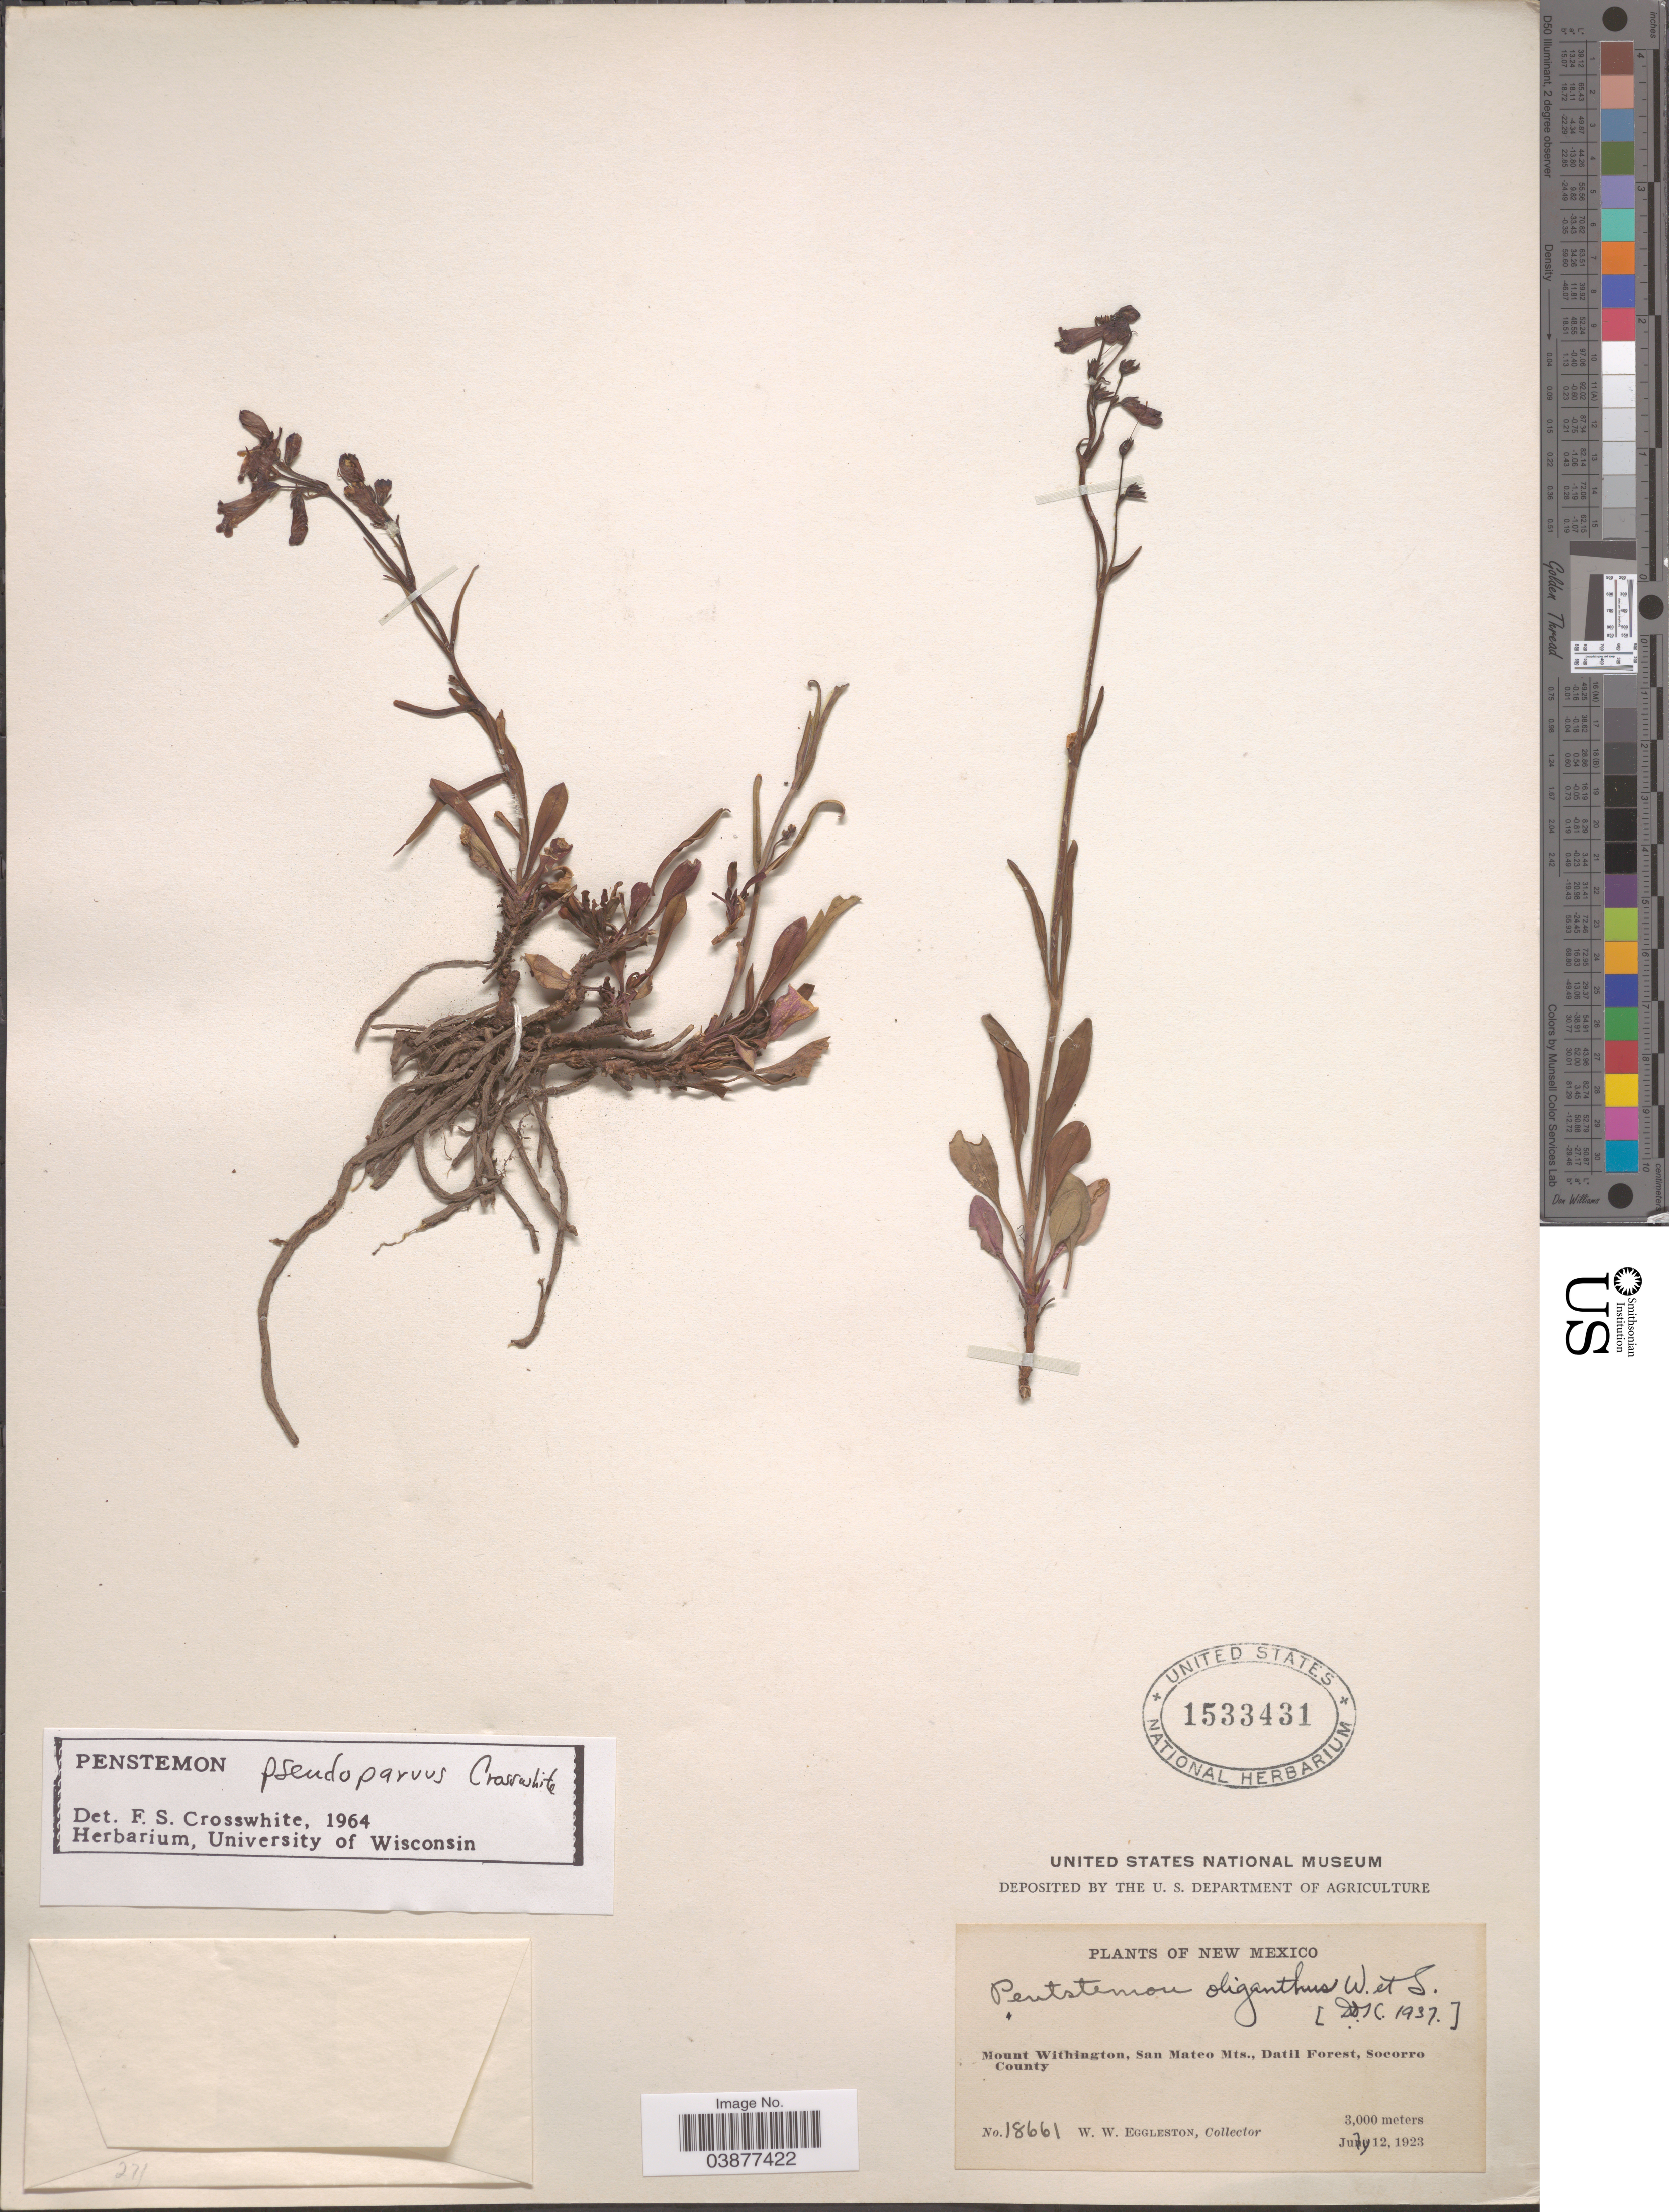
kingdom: Plantae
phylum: Tracheophyta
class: Magnoliopsida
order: Lamiales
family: Plantaginaceae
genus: Penstemon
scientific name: Penstemon pseudoparvus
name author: Crosswh.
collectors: W. W. Eggleston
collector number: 18661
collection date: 1923-07-12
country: United States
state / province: New Mexico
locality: Mount Withington, San Mateo Mts., Datil Forest, Socorro County.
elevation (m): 3000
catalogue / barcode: US 1533431